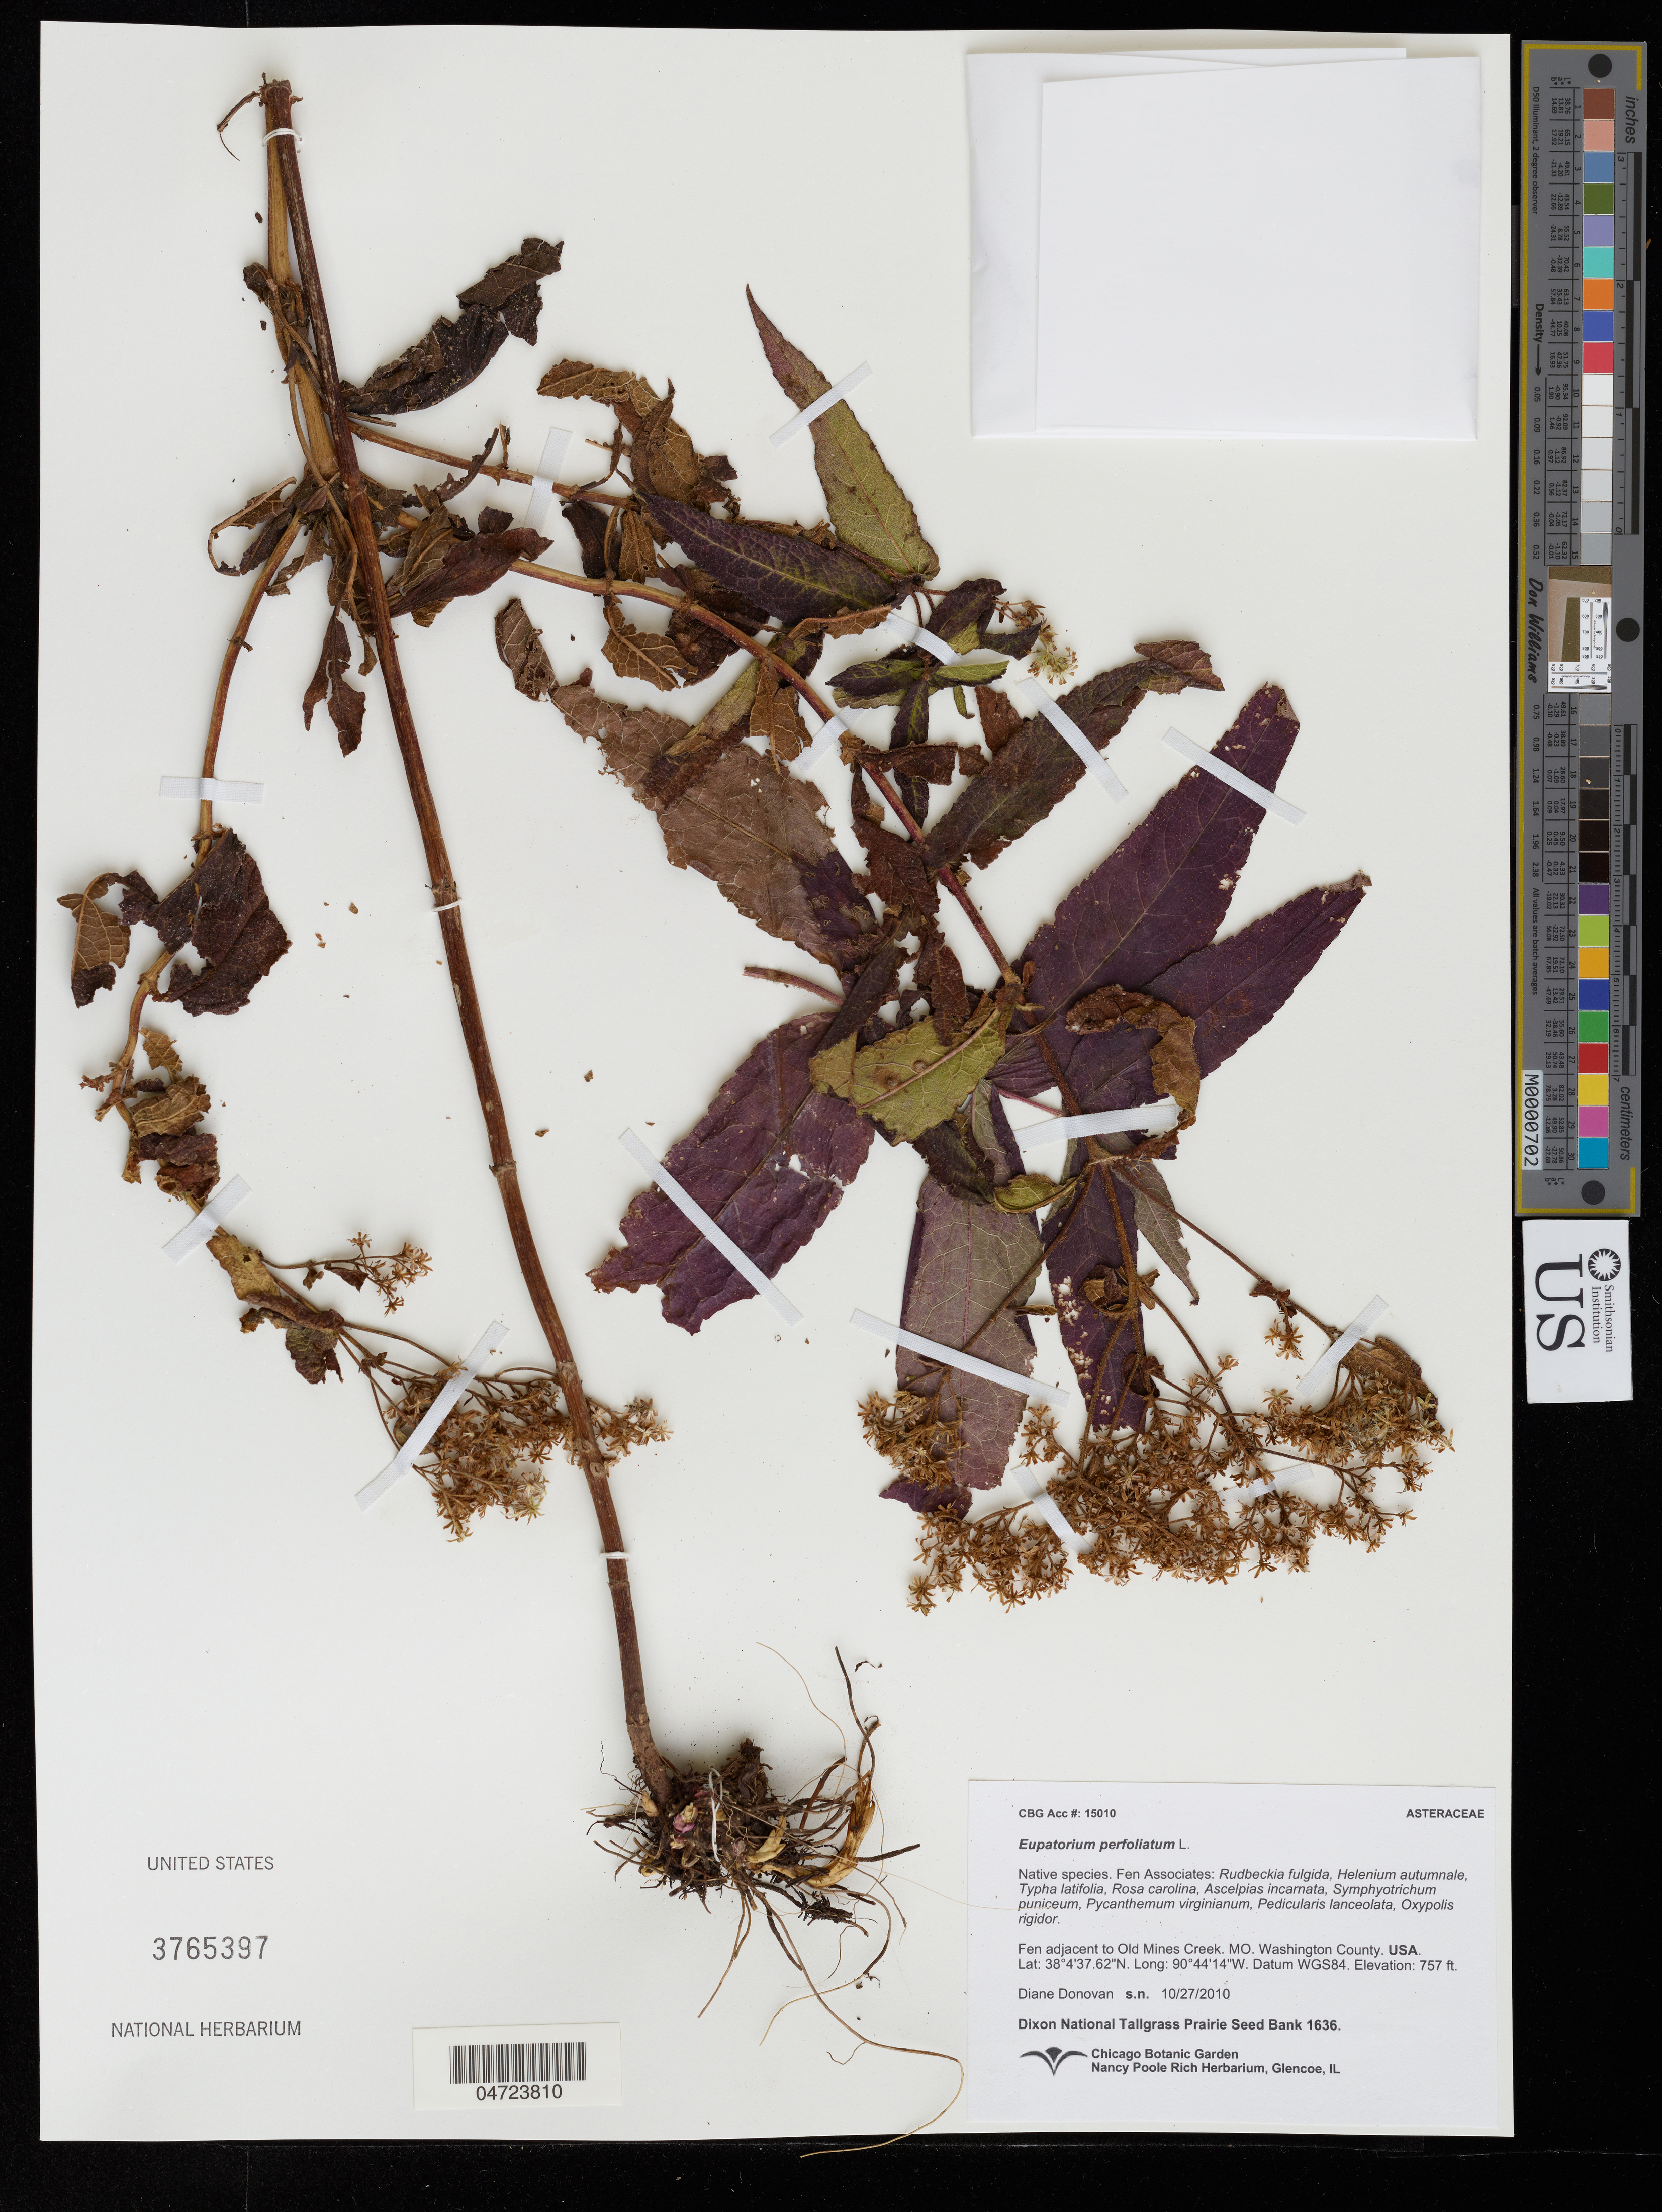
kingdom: Plantae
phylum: Tracheophyta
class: Magnoliopsida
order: Asterales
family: Asteraceae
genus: Eupatorium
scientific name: Eupatorium perfoliatum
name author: L.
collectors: D. Donovan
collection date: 2010-10-27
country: United States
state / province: Missouri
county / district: Washington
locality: Fen adjacent to Old Mines Creek. Washington County.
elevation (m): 231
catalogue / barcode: US 3765397